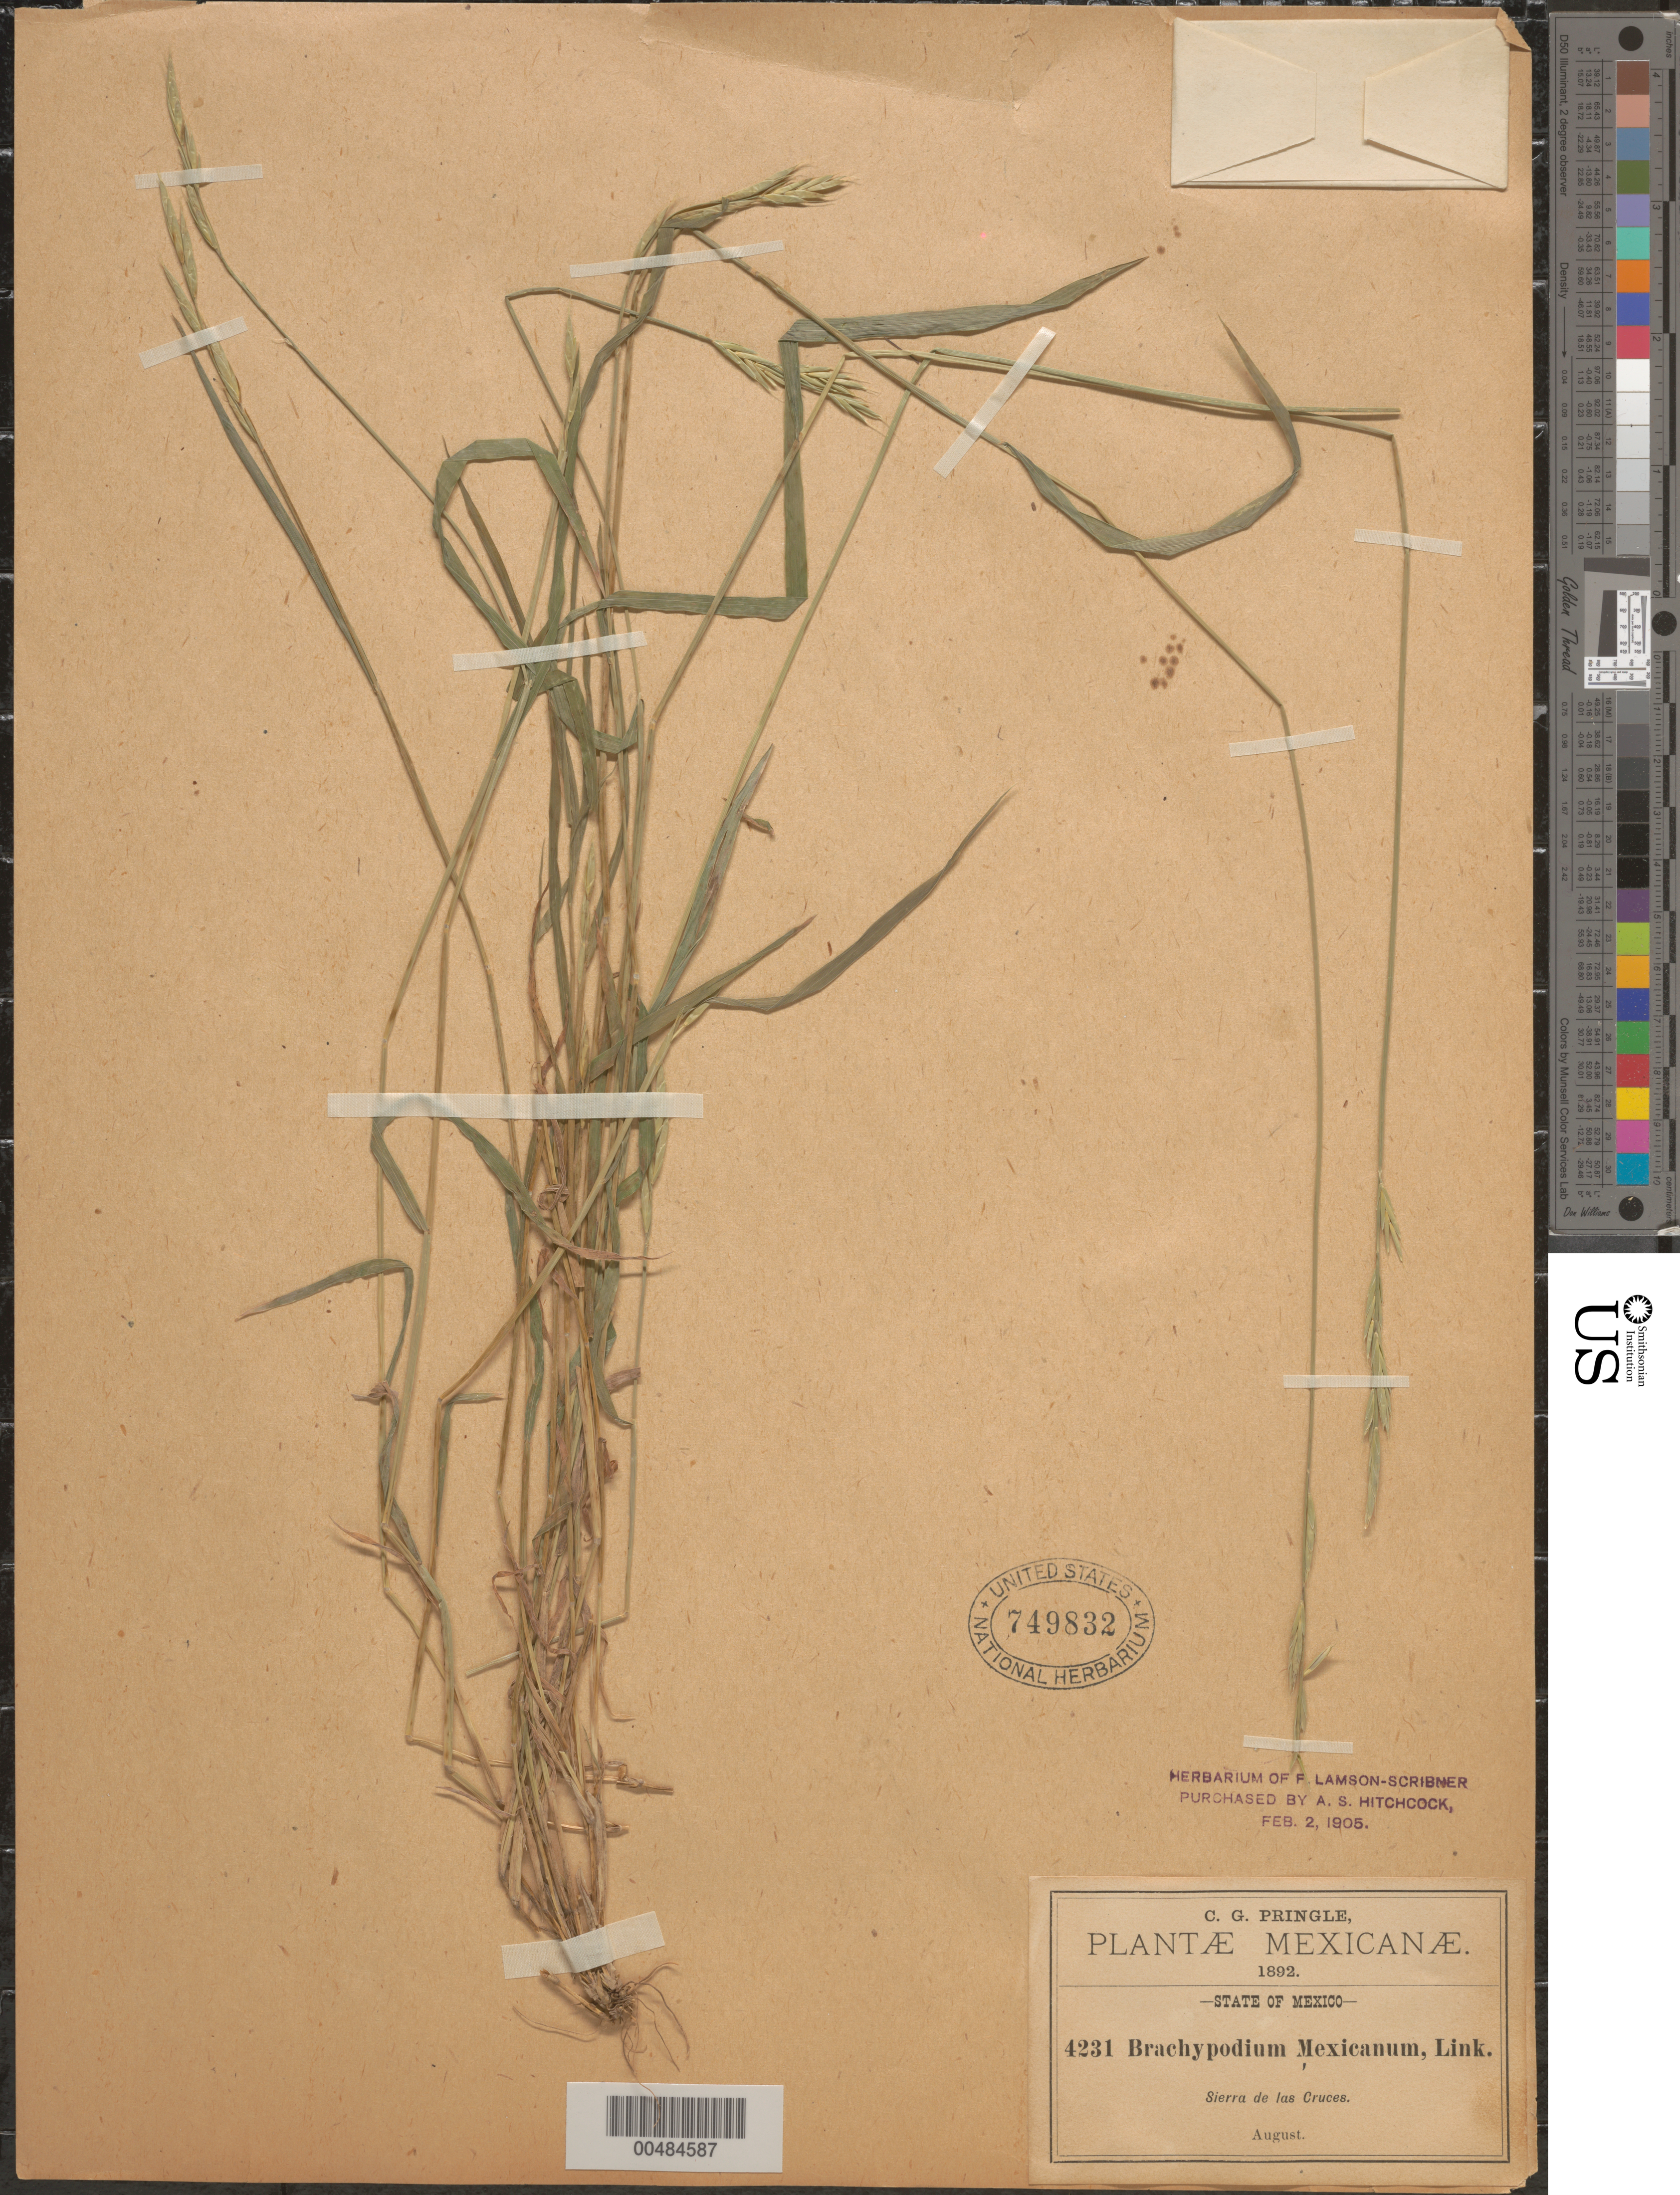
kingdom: Plantae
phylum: Tracheophyta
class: Liliopsida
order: Poales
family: Poaceae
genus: Brachypodium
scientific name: Brachypodium mexicanum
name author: (Roem. & Schult.) Link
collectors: C. G. Pringle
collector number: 4231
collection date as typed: Aug 1892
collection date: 1892-08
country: Mexico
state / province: México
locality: Sierra de las Cruces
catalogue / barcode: US 749832